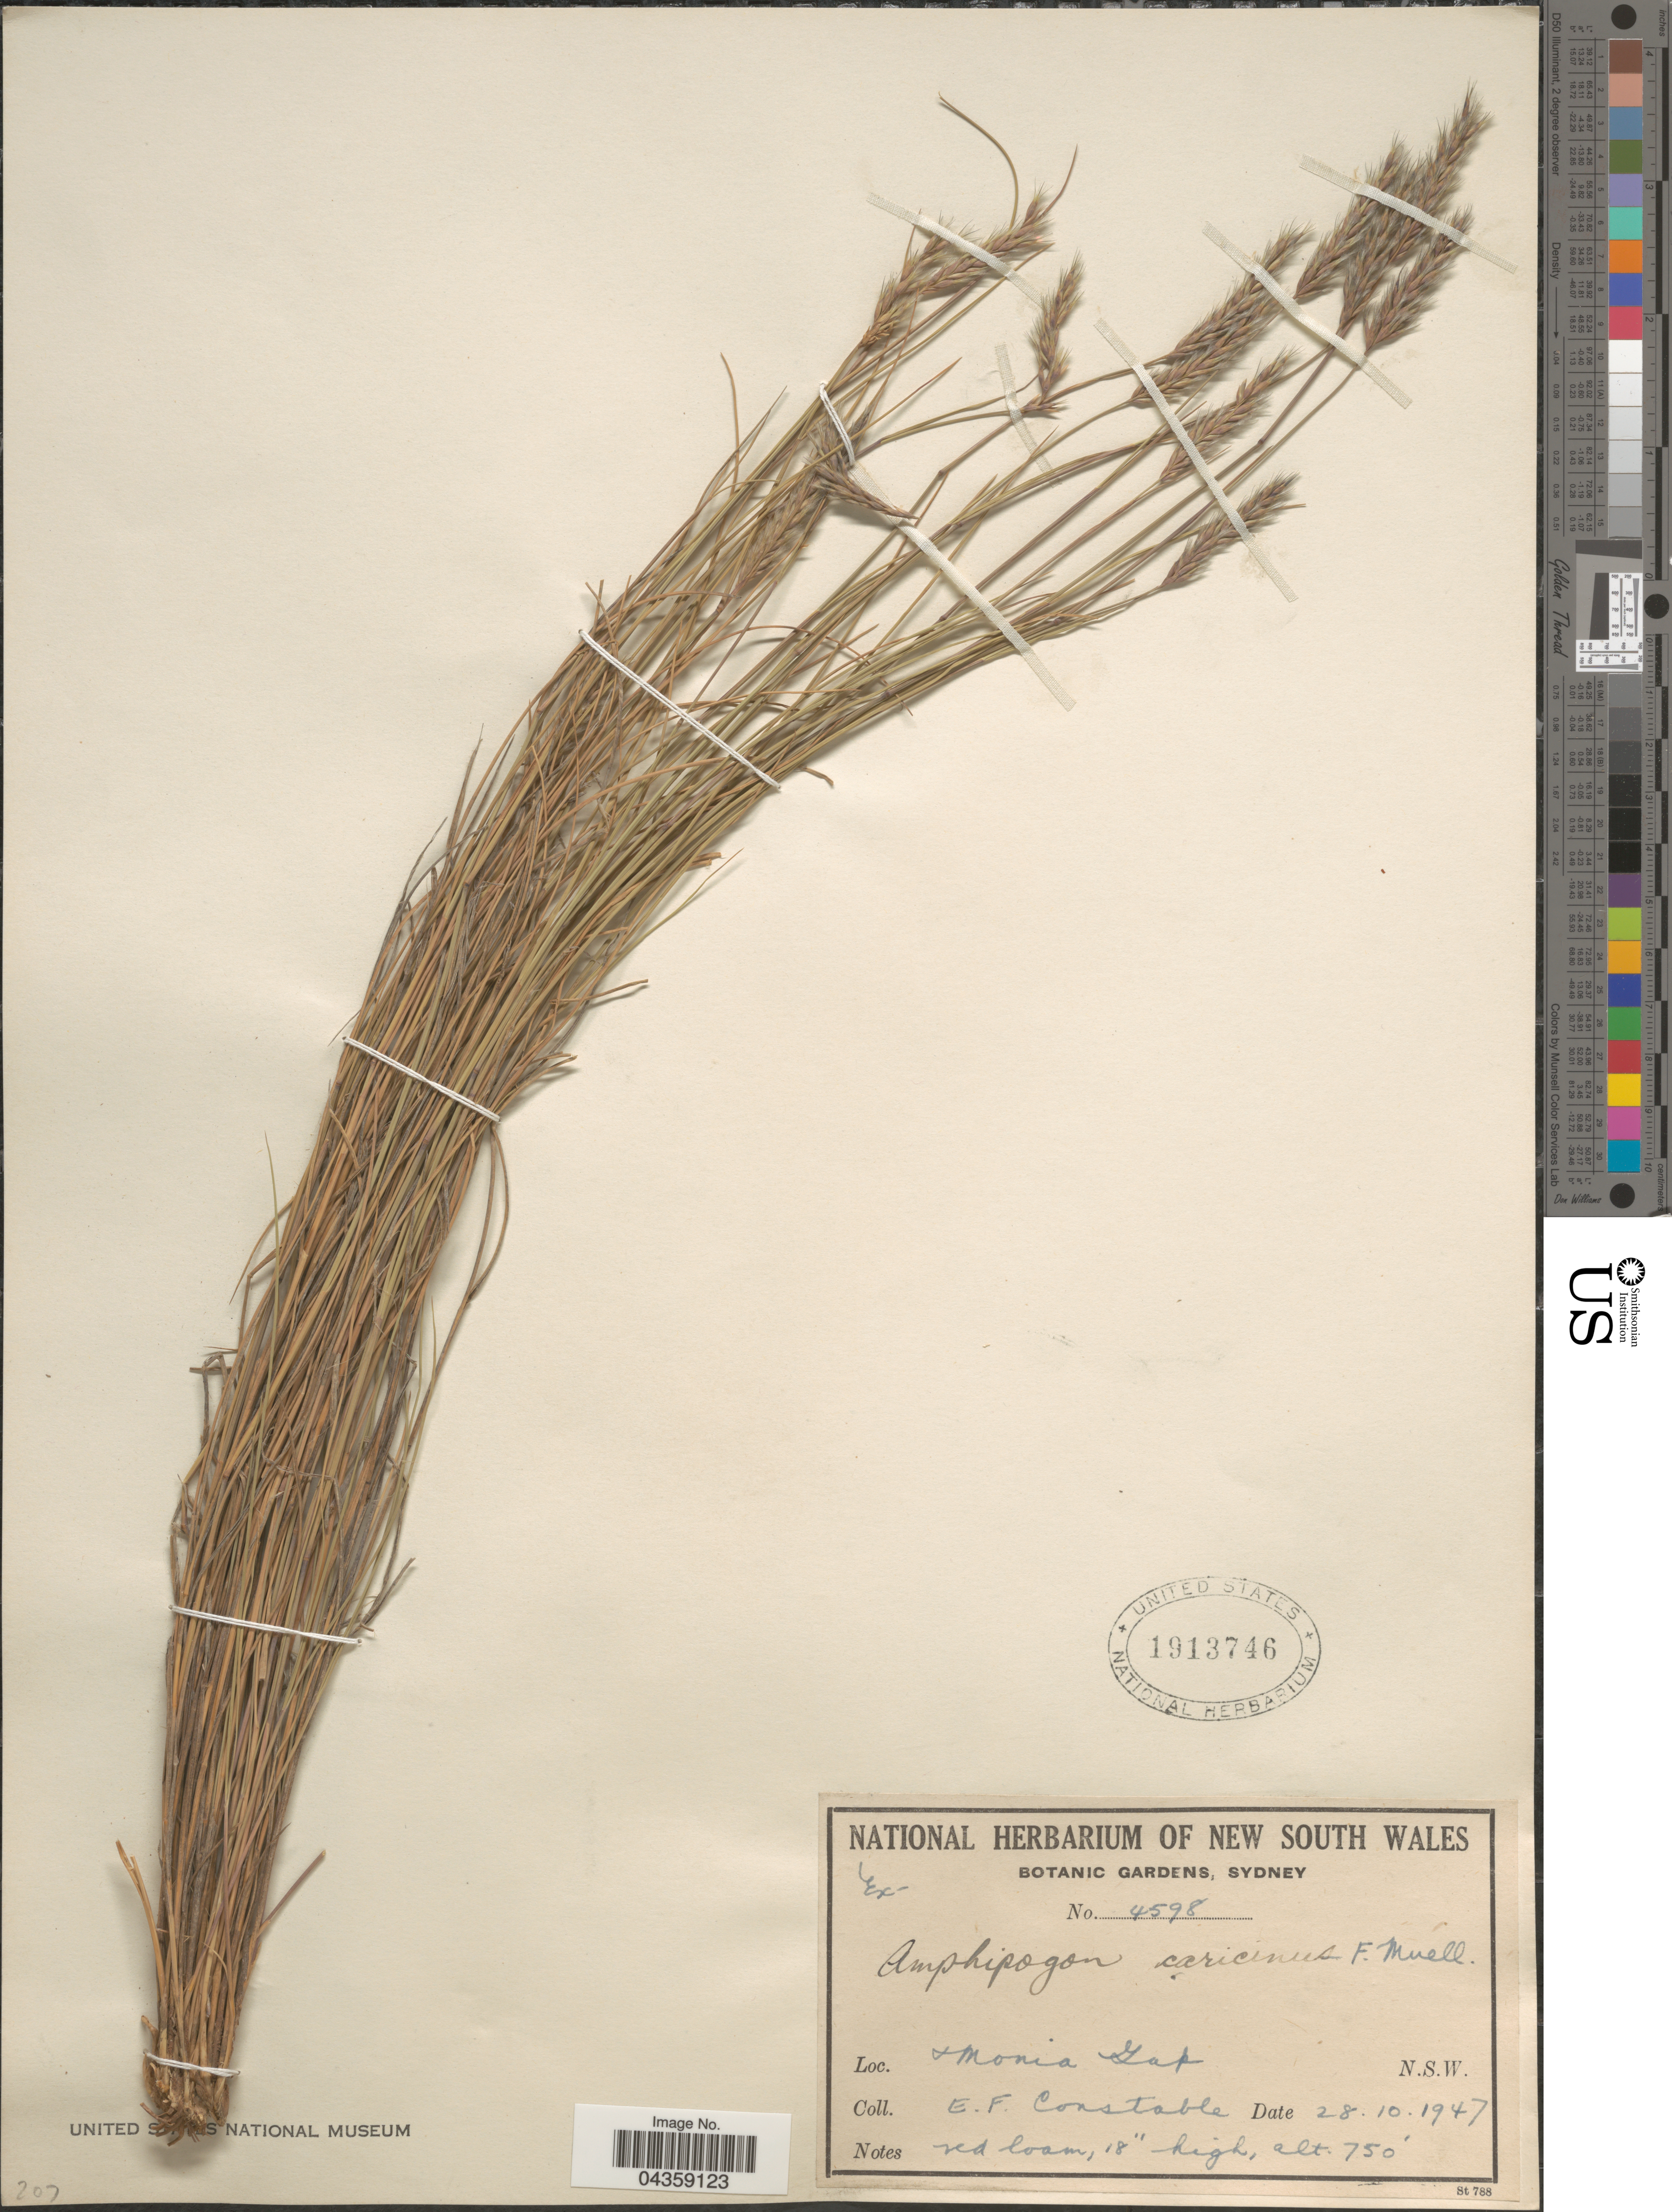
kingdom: Plantae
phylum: Tracheophyta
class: Liliopsida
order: Poales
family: Poaceae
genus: Amphipogon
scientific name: Amphipogon caricinus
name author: F. Muell.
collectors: E. F. Constable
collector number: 4598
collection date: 1947-10-28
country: Australia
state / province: New South Wales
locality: Monia Gap. N.S.W.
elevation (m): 229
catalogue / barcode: US 1913746